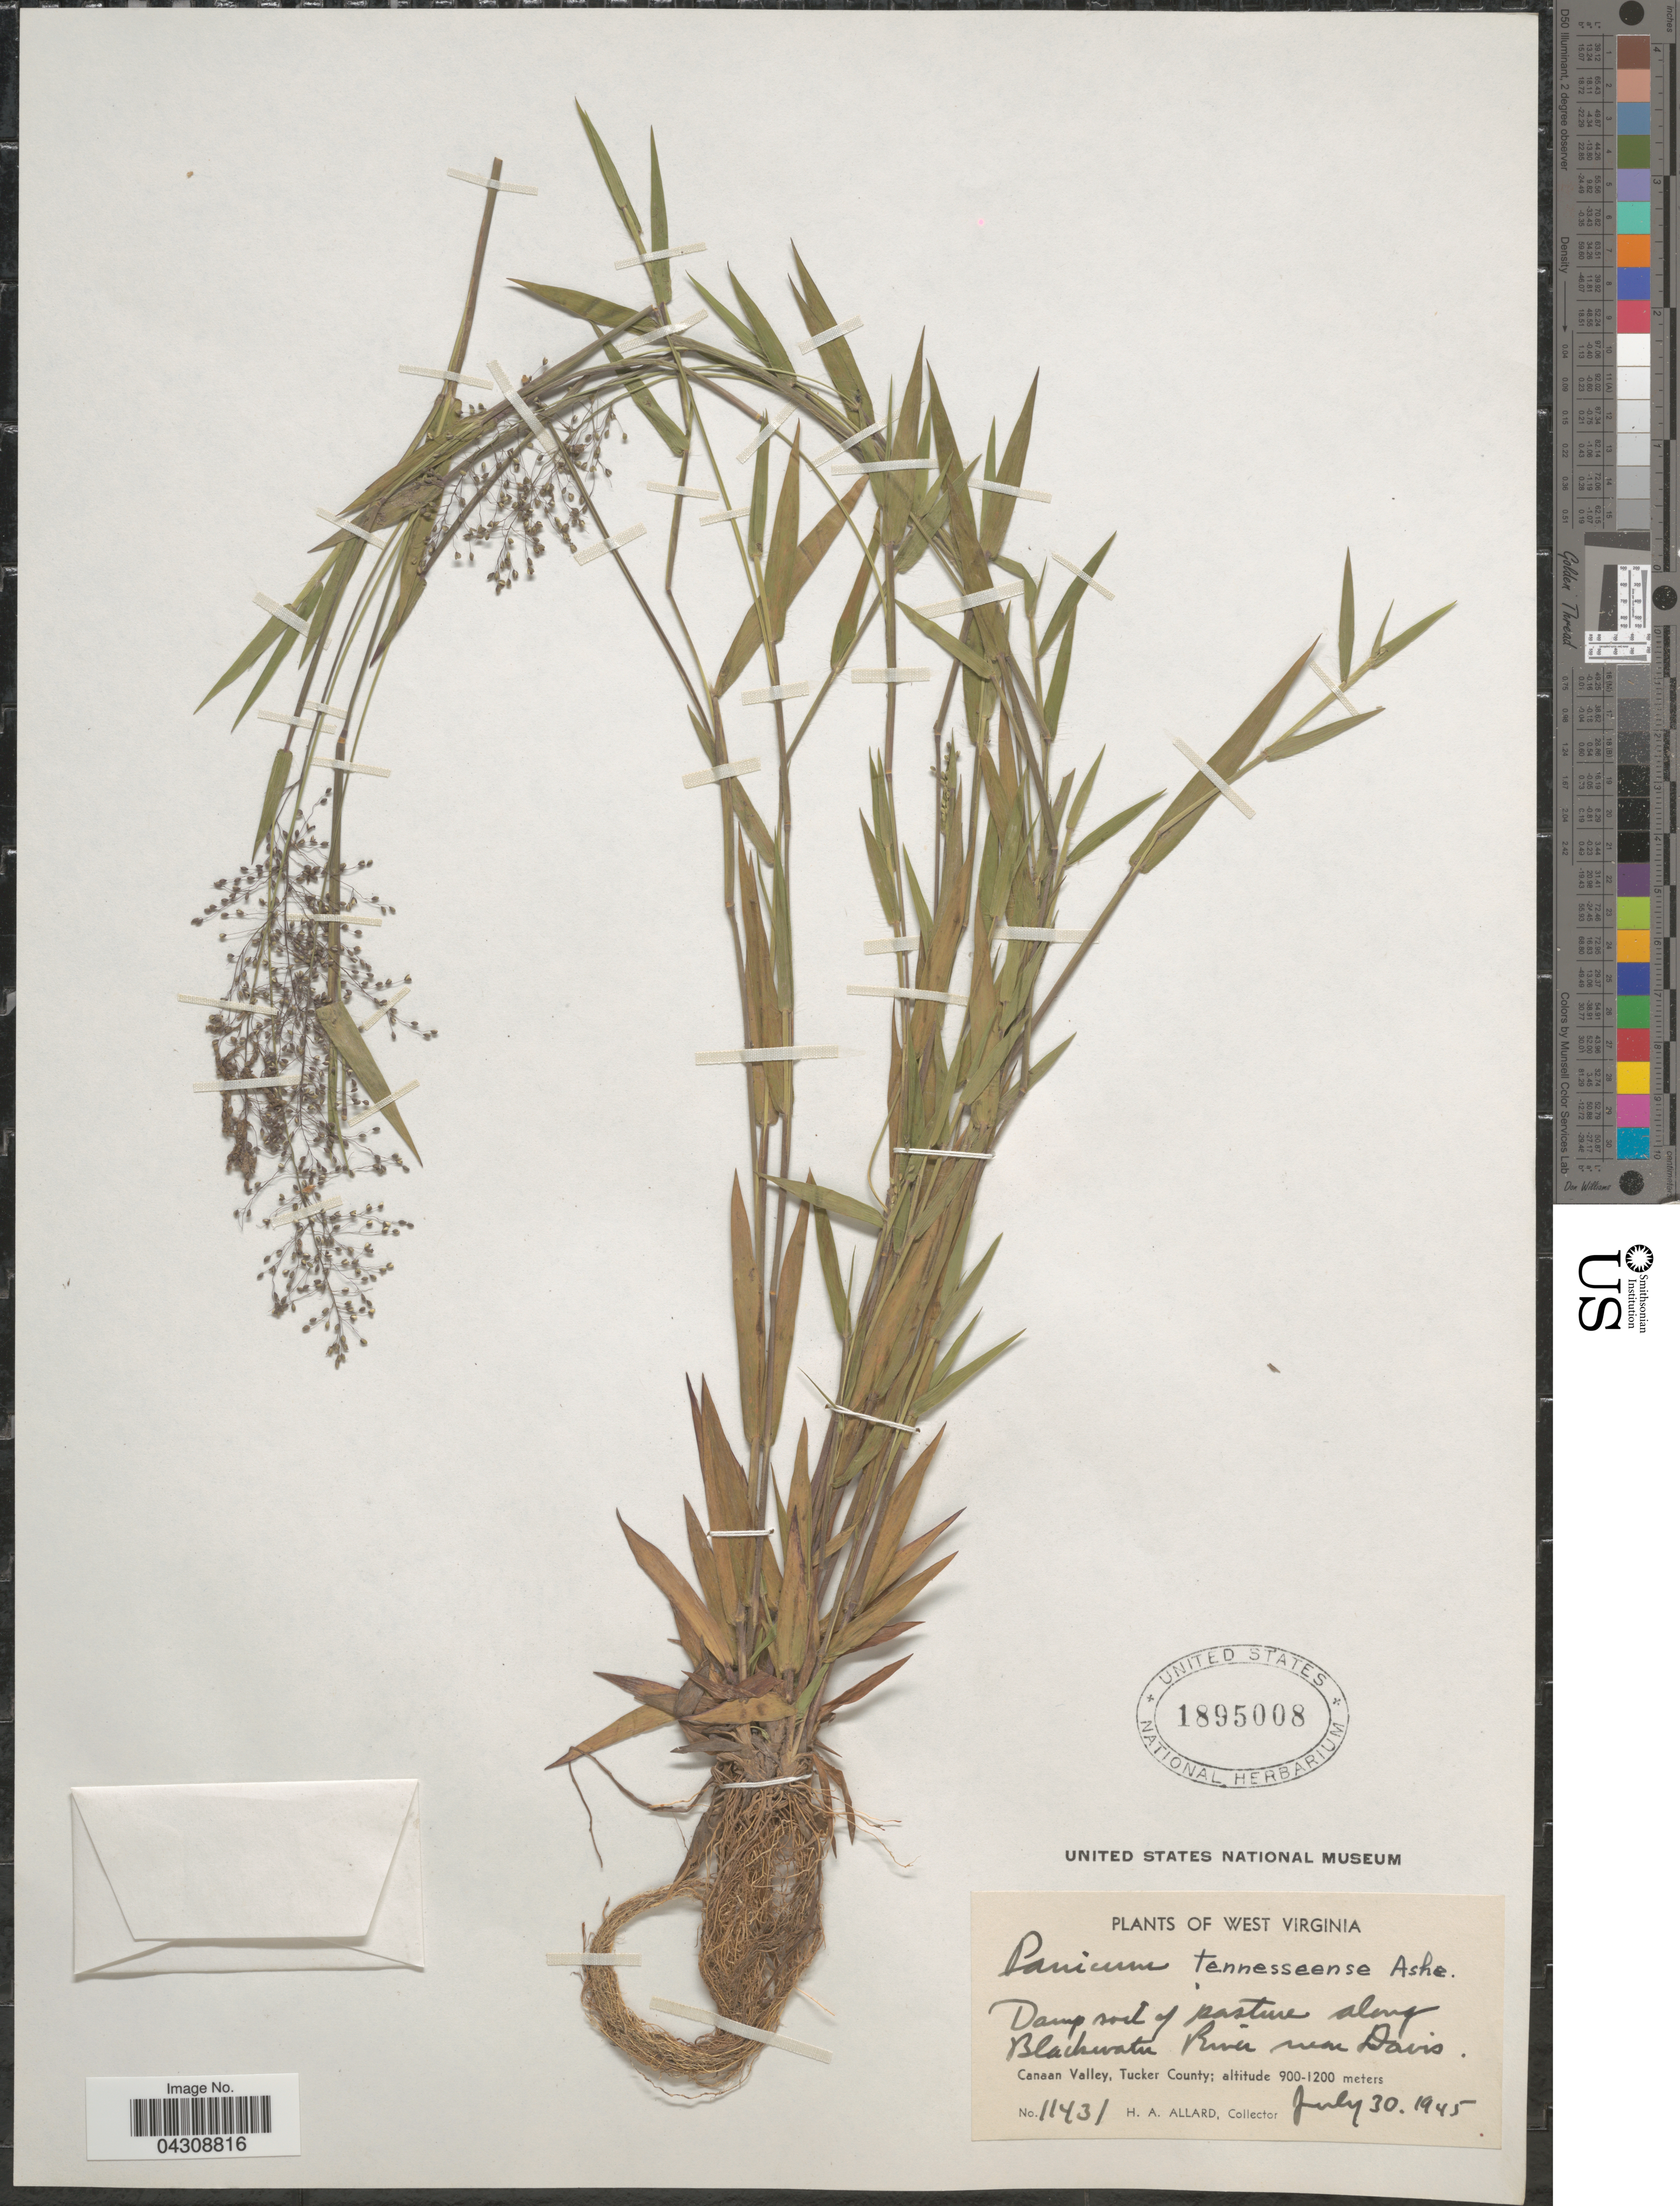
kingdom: Plantae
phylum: Tracheophyta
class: Liliopsida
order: Poales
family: Poaceae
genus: Dichanthelium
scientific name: Dichanthelium acuminatum var. acuminatum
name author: (Sw.) Gould & C.A. Clark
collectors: H. A. Allard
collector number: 11431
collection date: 1945-07-30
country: United States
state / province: West Virginia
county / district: Tucker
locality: Damp soil of pasture along Blackwater River near Davis. Canaan Valley, Tucker County.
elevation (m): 900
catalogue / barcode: US 1895008